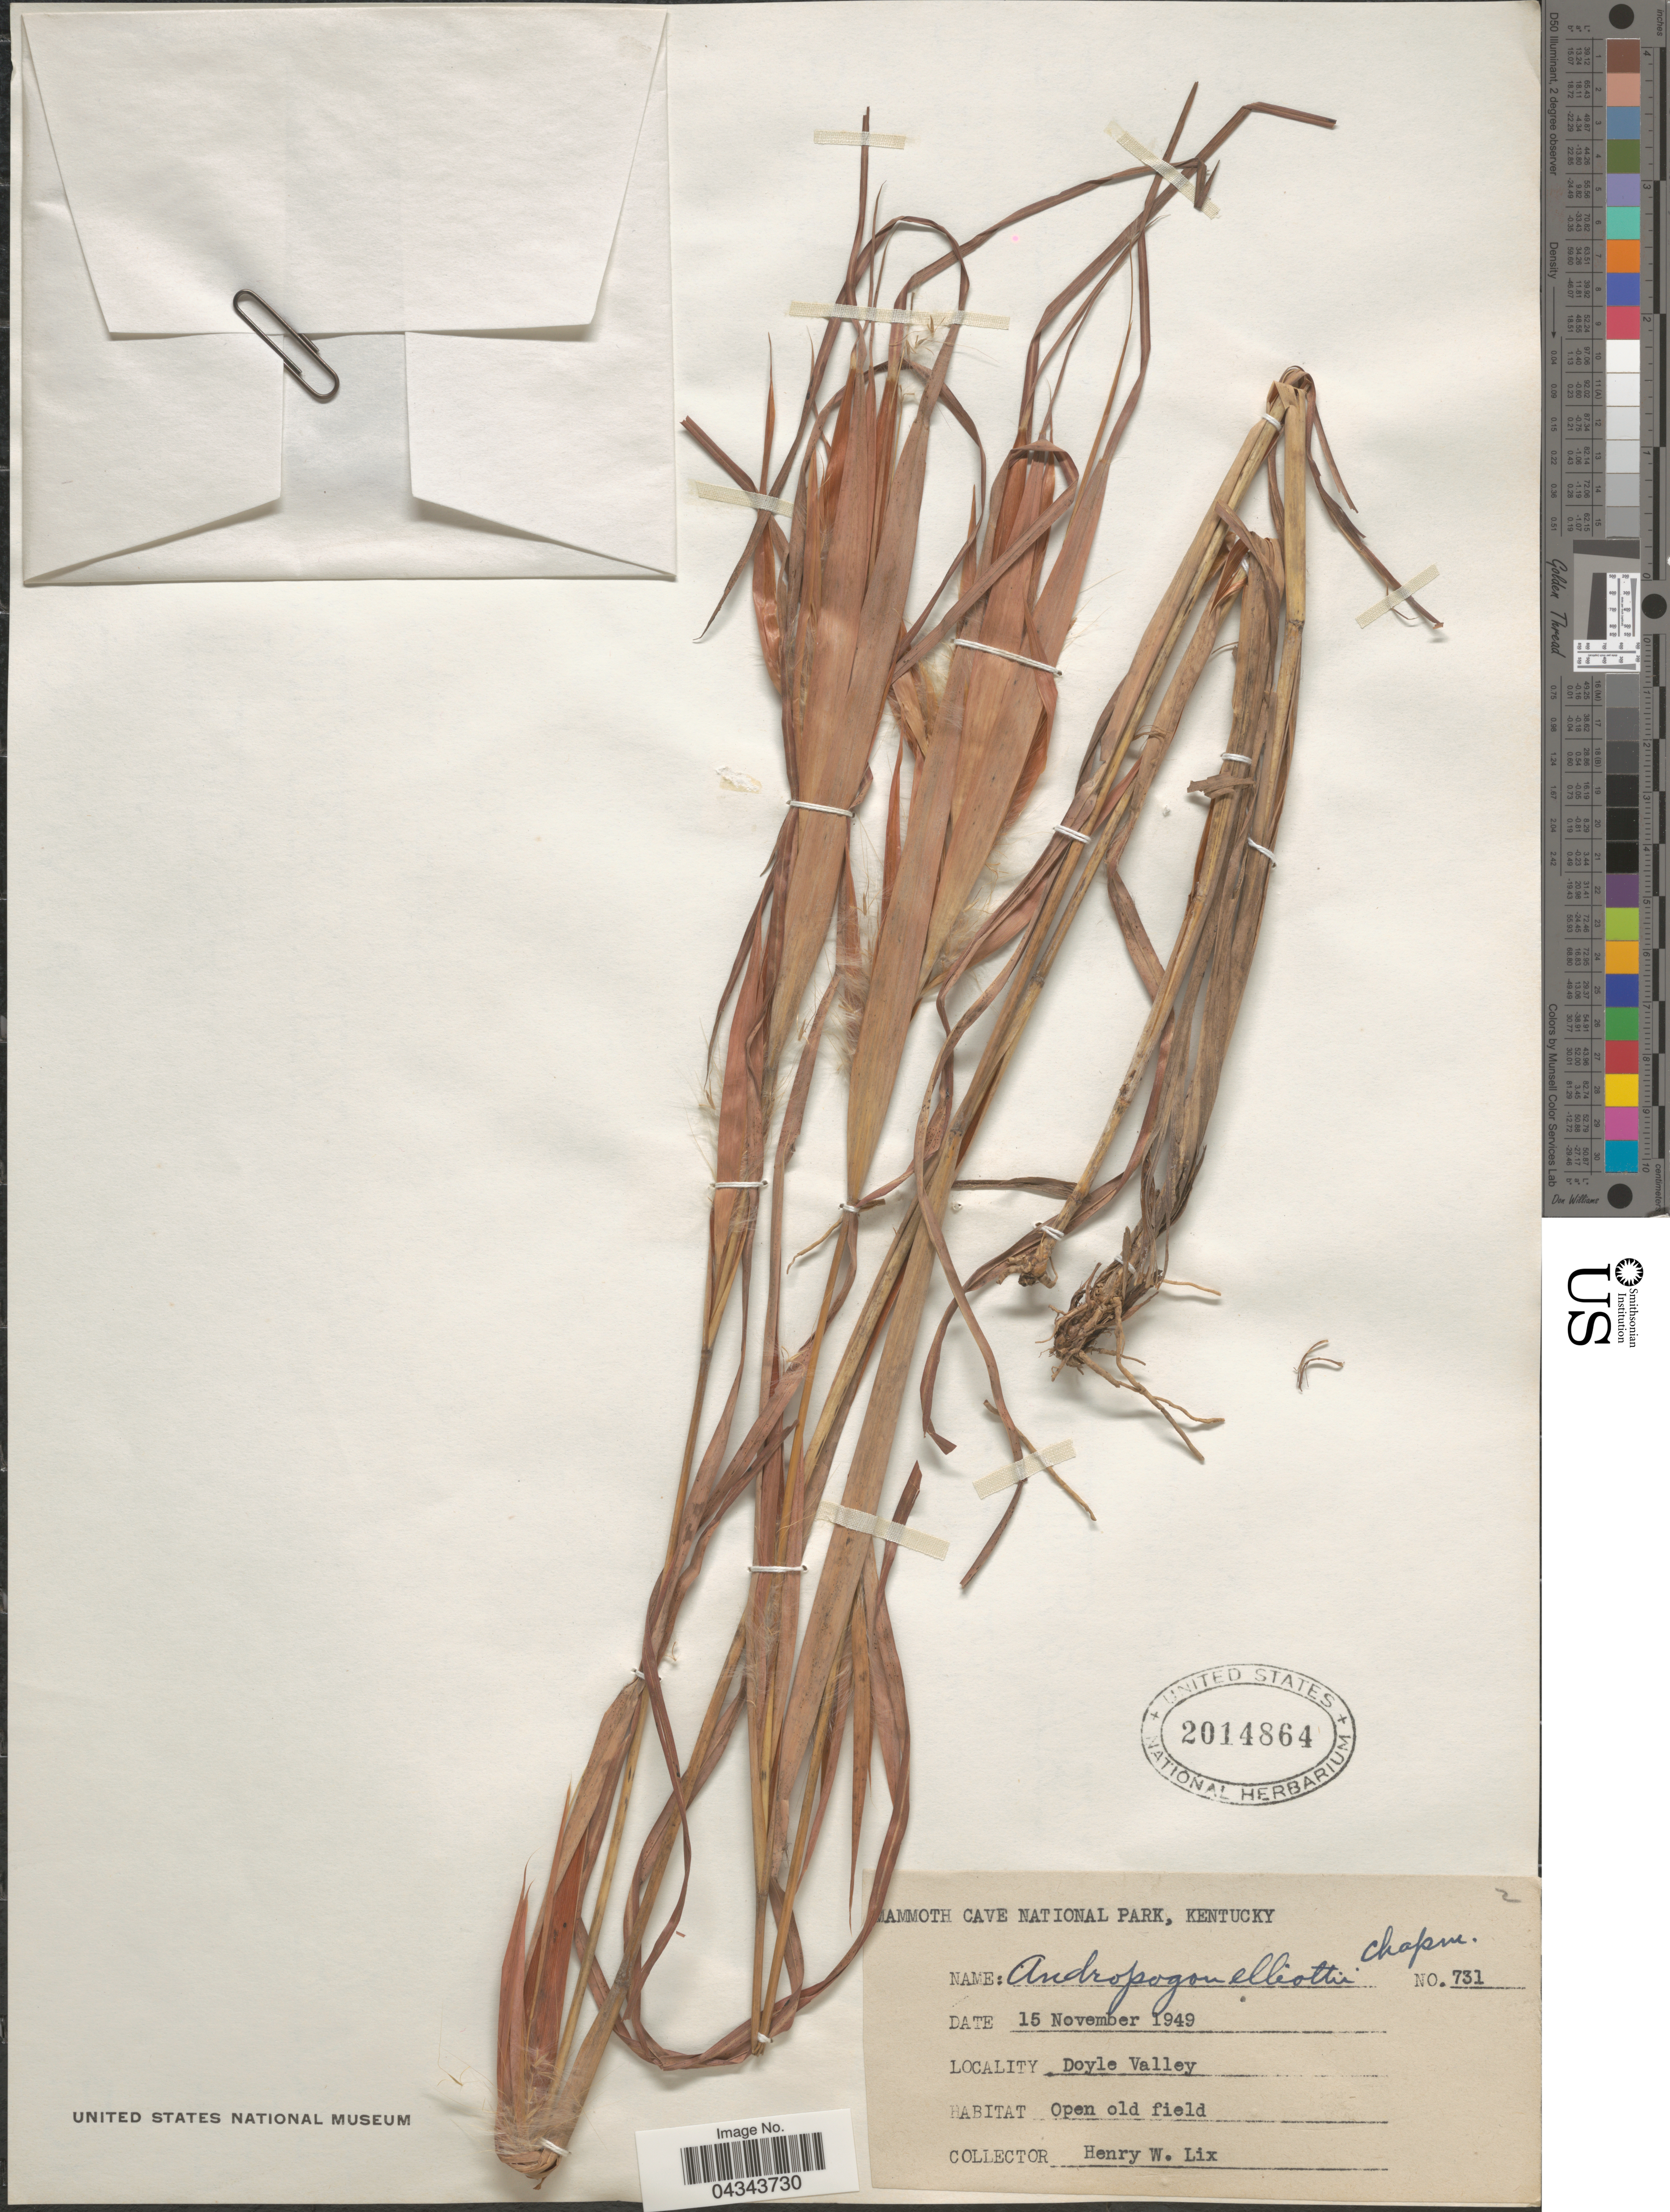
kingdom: Plantae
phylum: Tracheophyta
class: Liliopsida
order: Poales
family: Poaceae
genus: Andropogon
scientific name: Andropogon ternarius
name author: Michx.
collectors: H. W. Lix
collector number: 731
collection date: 1949-11-15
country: United States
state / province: Kentucky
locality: Mammoth Cave National Park. Doyle Valley.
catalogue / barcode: US 2014864